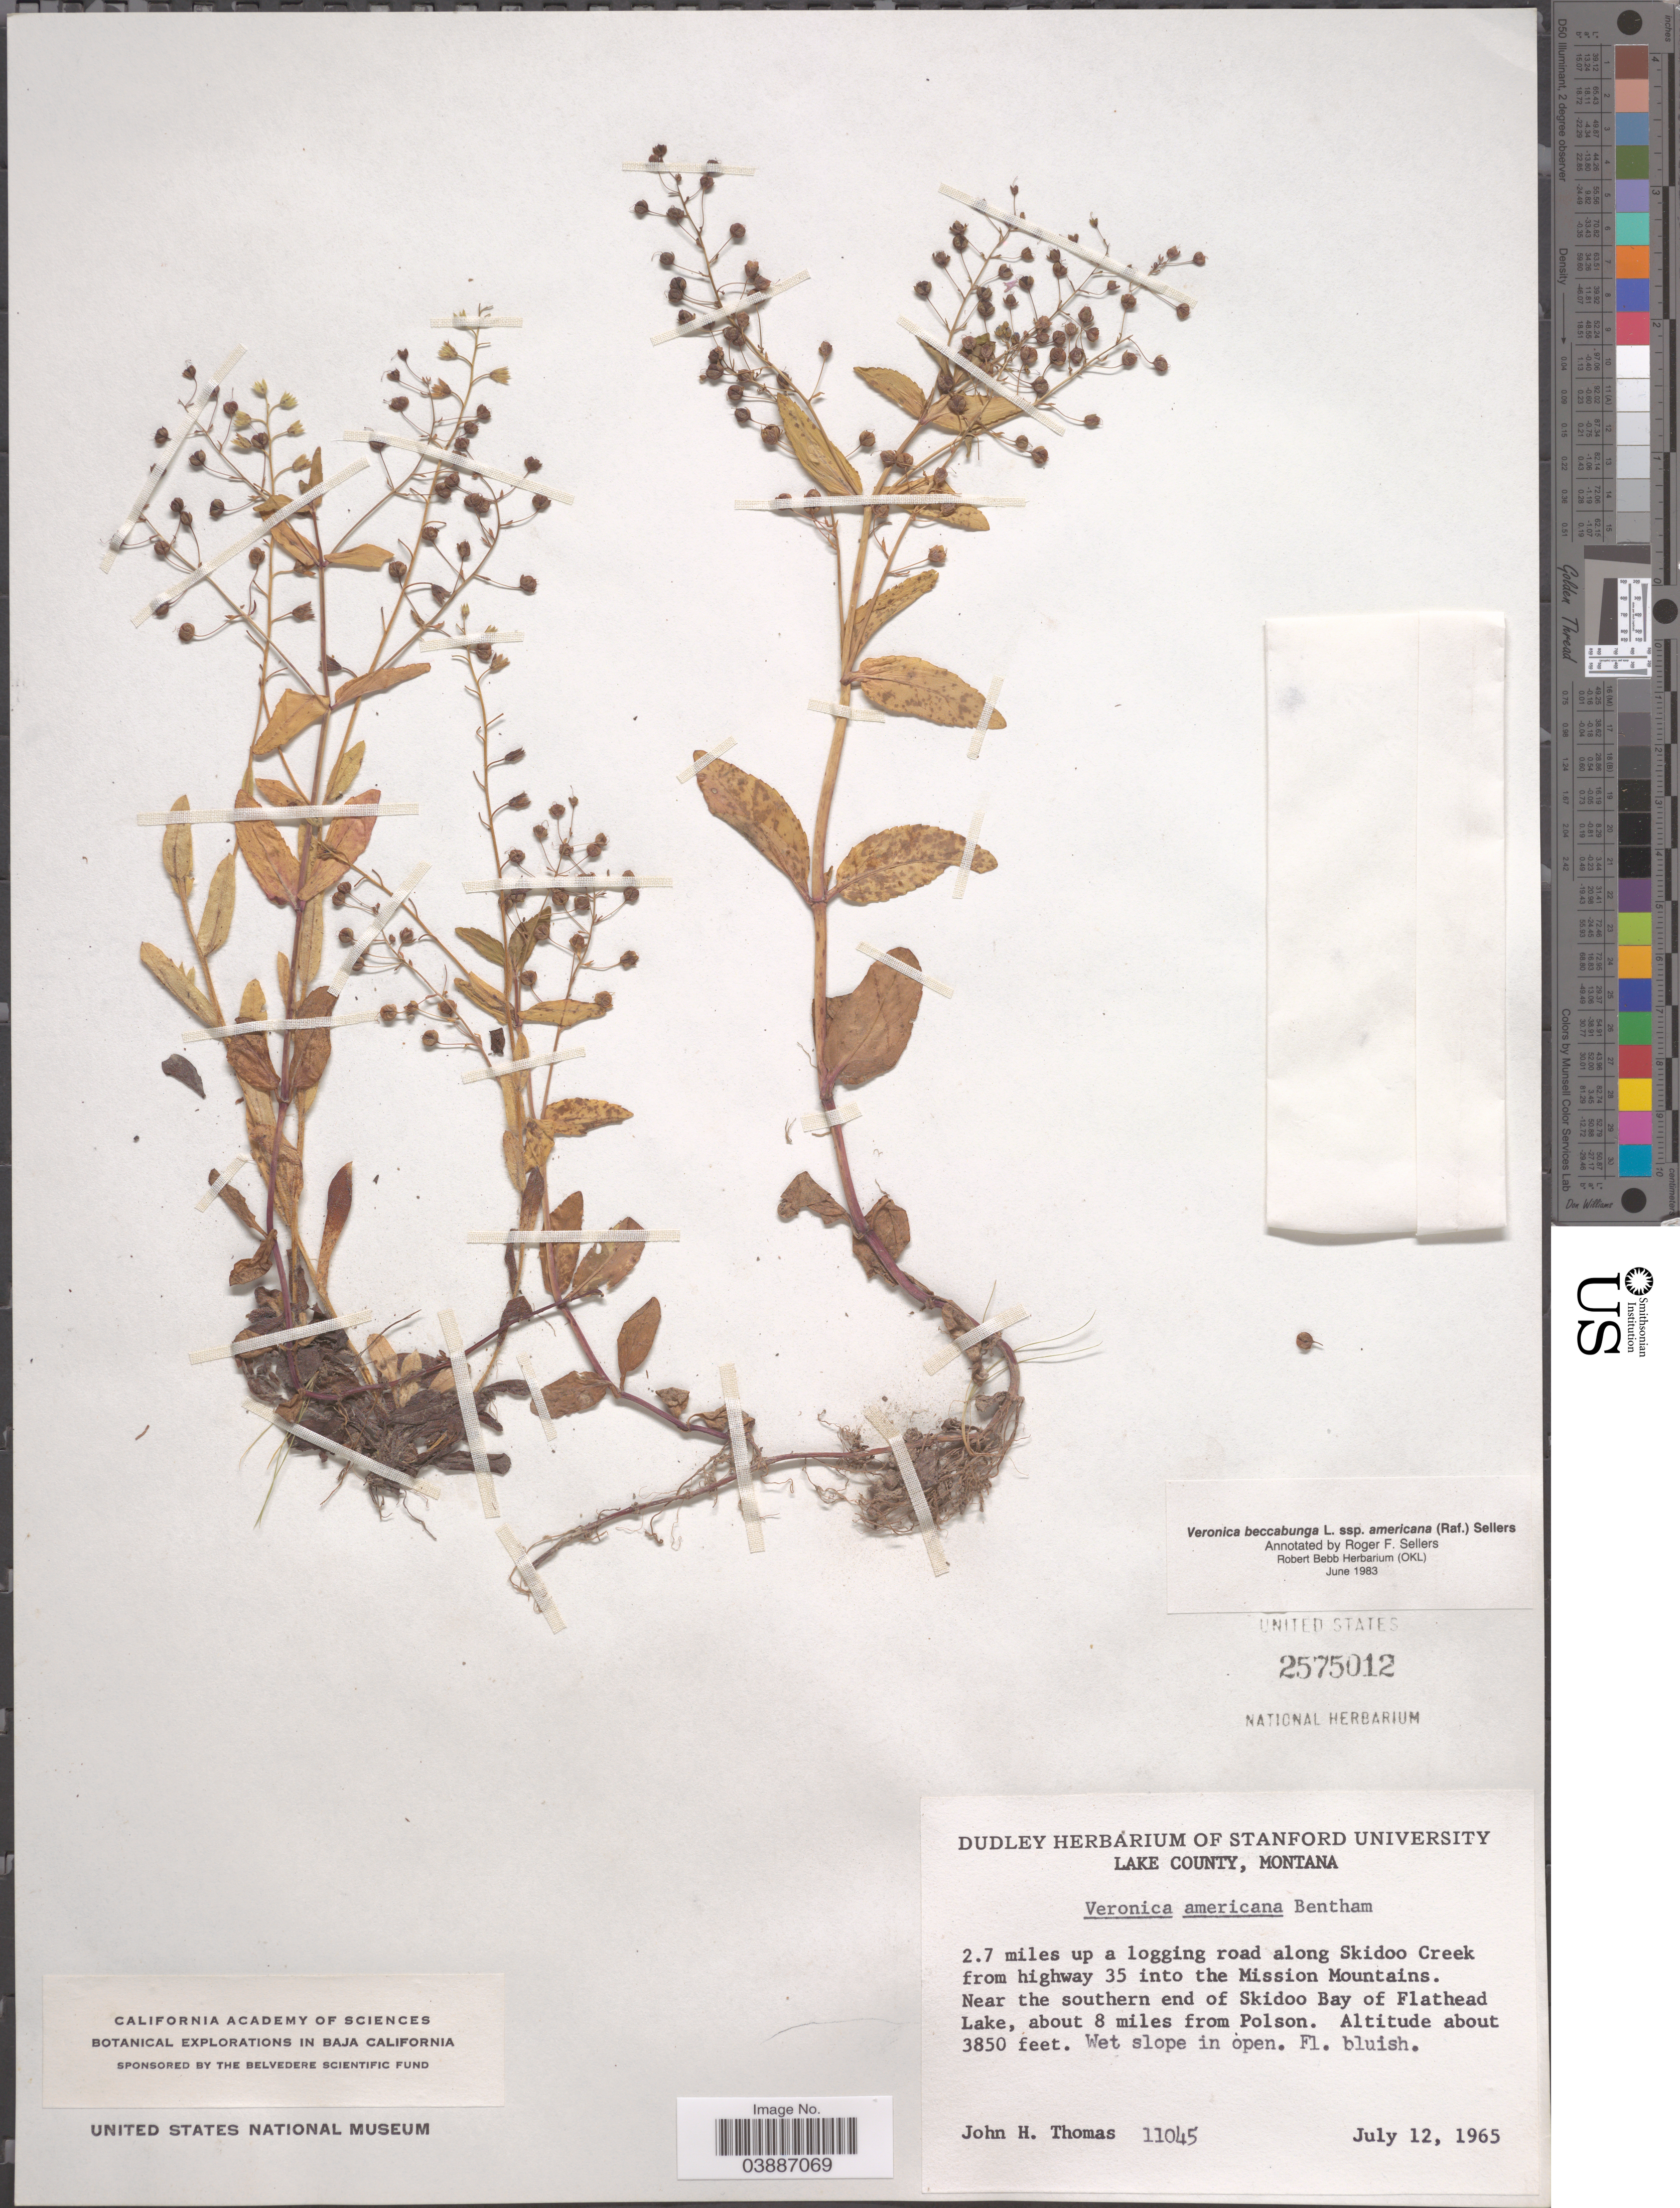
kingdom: Plantae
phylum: Tracheophyta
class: Magnoliopsida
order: Lamiales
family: Plantaginaceae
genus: Veronica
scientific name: Veronica beccabunga subsp. americana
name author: Raf.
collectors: J. H. Thomas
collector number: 11045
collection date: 1965-07-12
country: United States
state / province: Montana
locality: Lake County. 2.7 miles up a logging road along Skidoo Creek from highway 35 into the Mission Mountains. Near the southern end of Skidoo Bay of Flathead Lake, about 8 miles from Polson.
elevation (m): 1173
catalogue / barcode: US 2575012